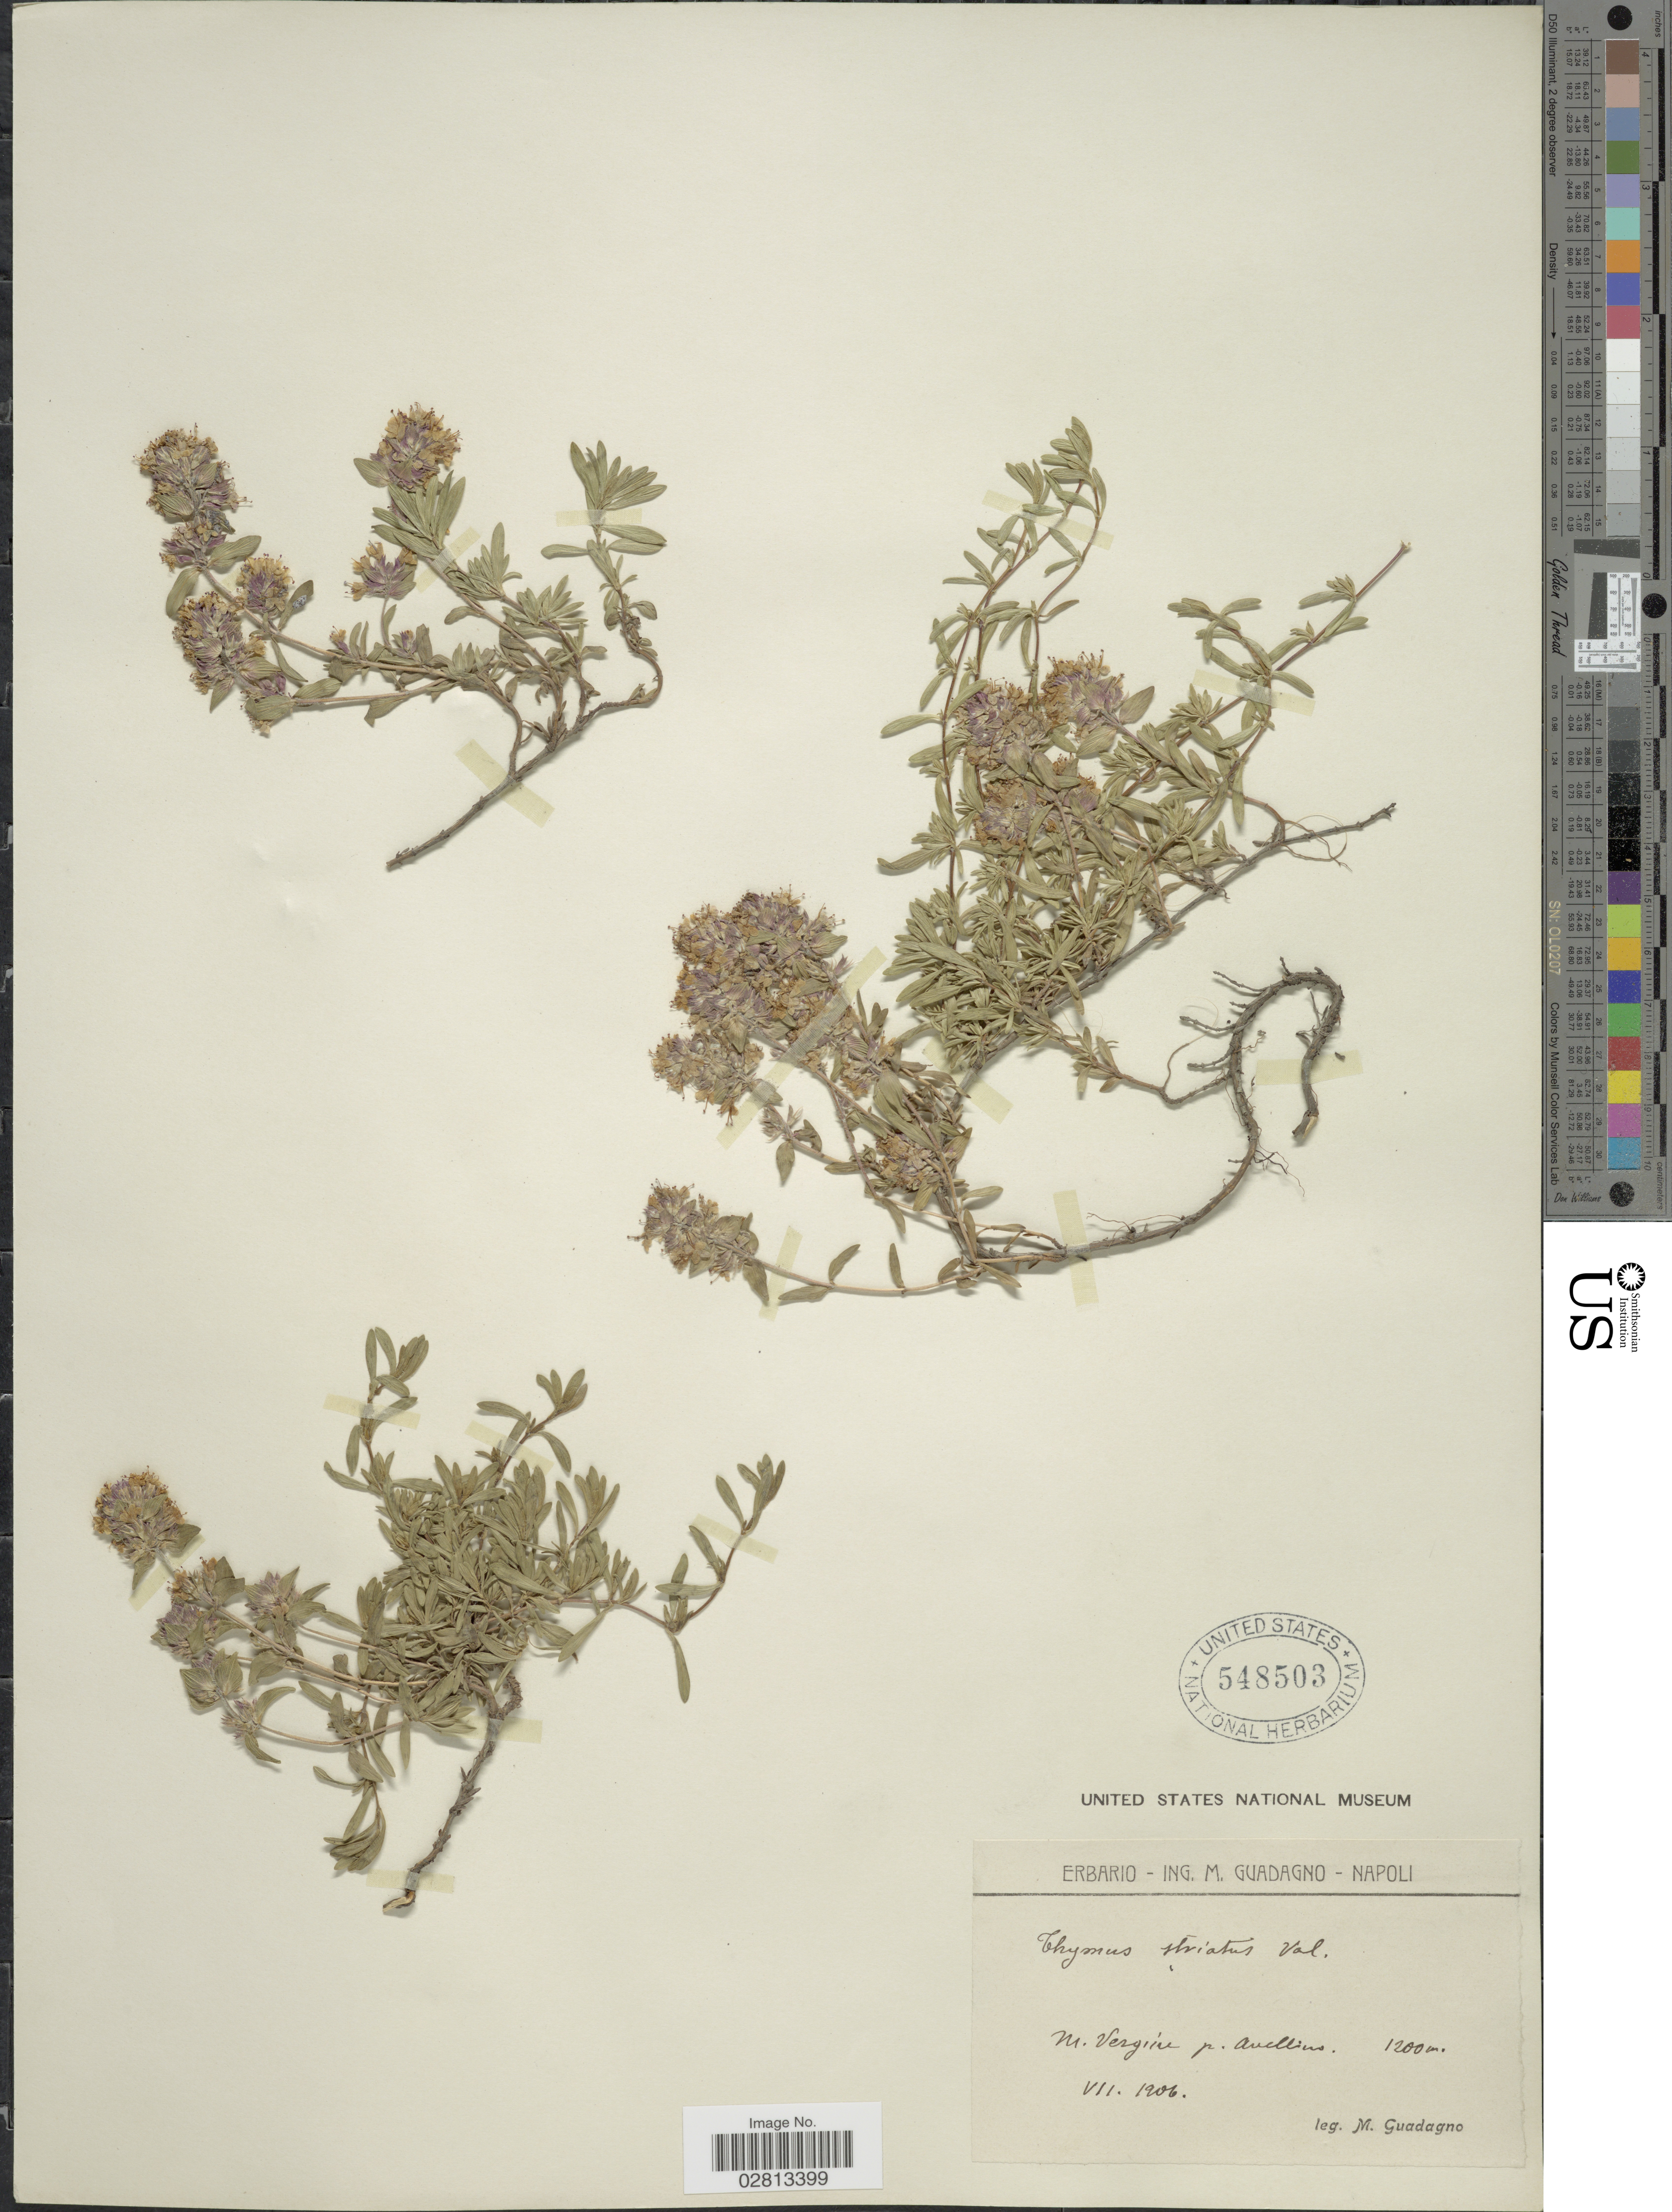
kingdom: Plantae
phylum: Tracheophyta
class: Magnoliopsida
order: Lamiales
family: Lamiaceae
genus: Thymus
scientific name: Thymus striatus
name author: Vahl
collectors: M. Guadagno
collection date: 1906-07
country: Italy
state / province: Campania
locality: M. Vergine pr. Avellino, Napoli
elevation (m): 1200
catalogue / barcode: US 548503